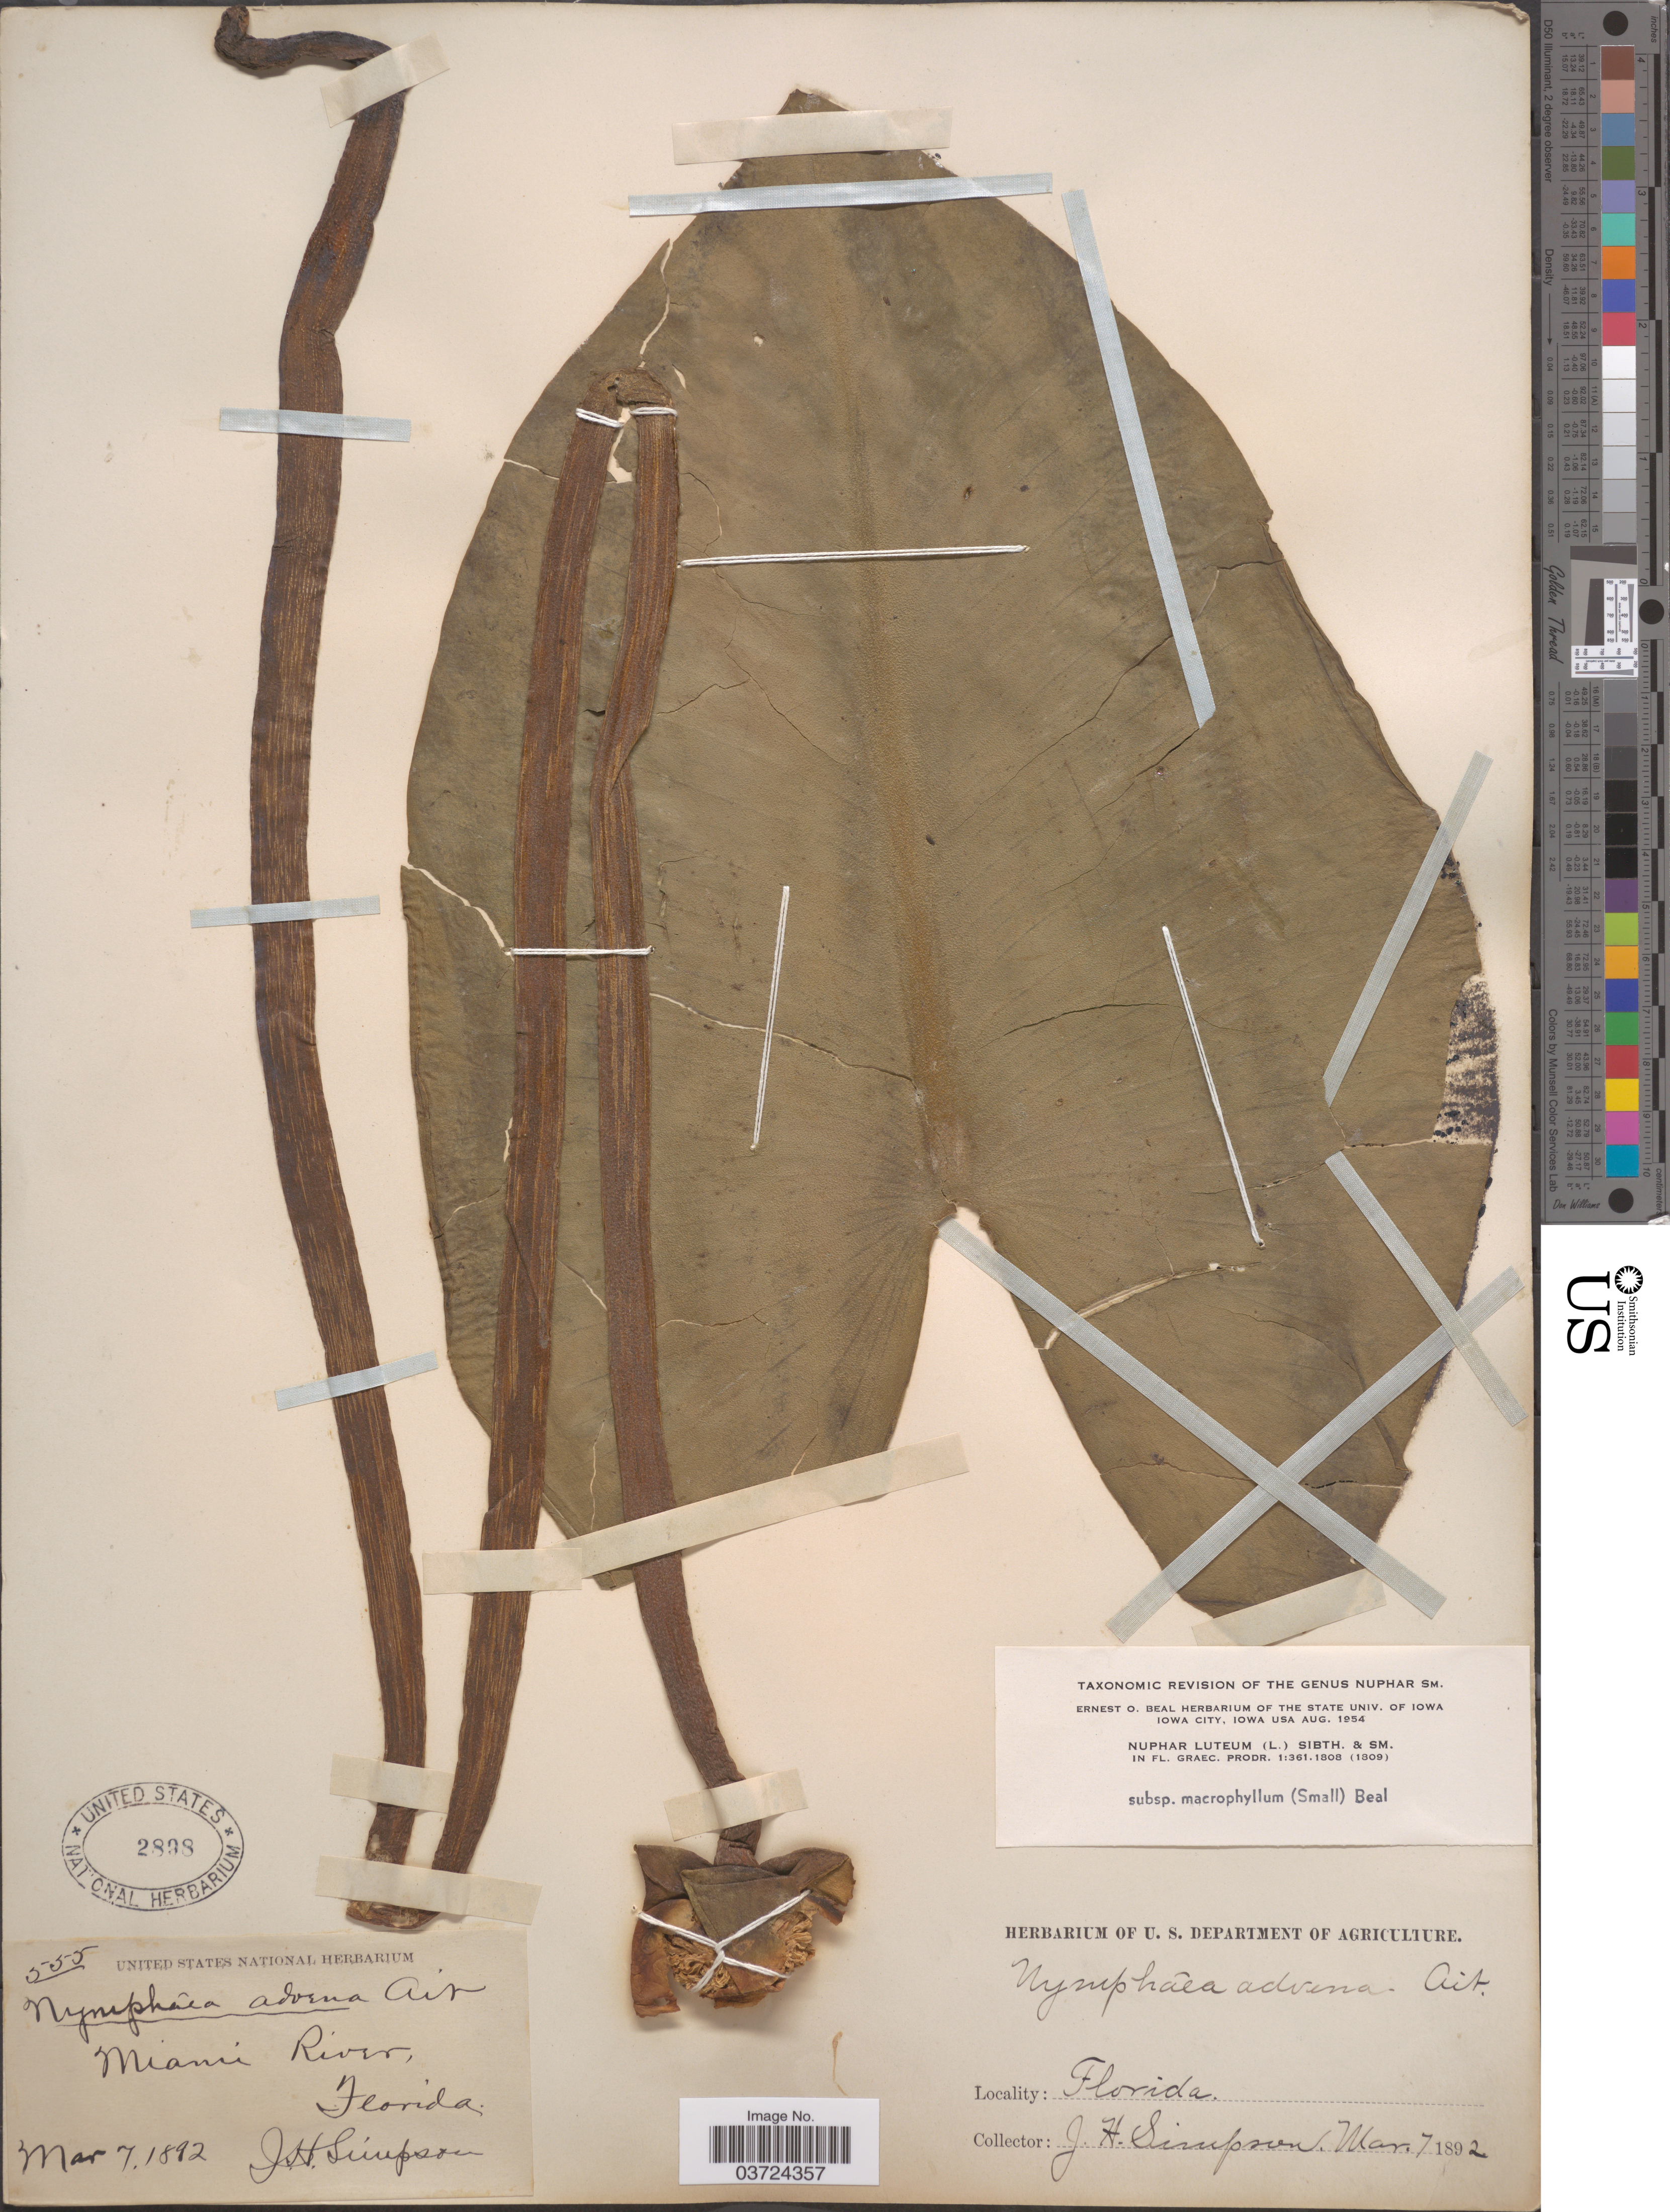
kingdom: Plantae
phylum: Tracheophyta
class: Magnoliopsida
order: Nymphaeales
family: Nymphaeaceae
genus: Nuphar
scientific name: Nuphar advena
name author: (Aiton) W.T. Aiton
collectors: J. H. Simpson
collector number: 555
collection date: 1892-03-07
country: United States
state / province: Florida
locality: Miami River.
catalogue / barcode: US 2898